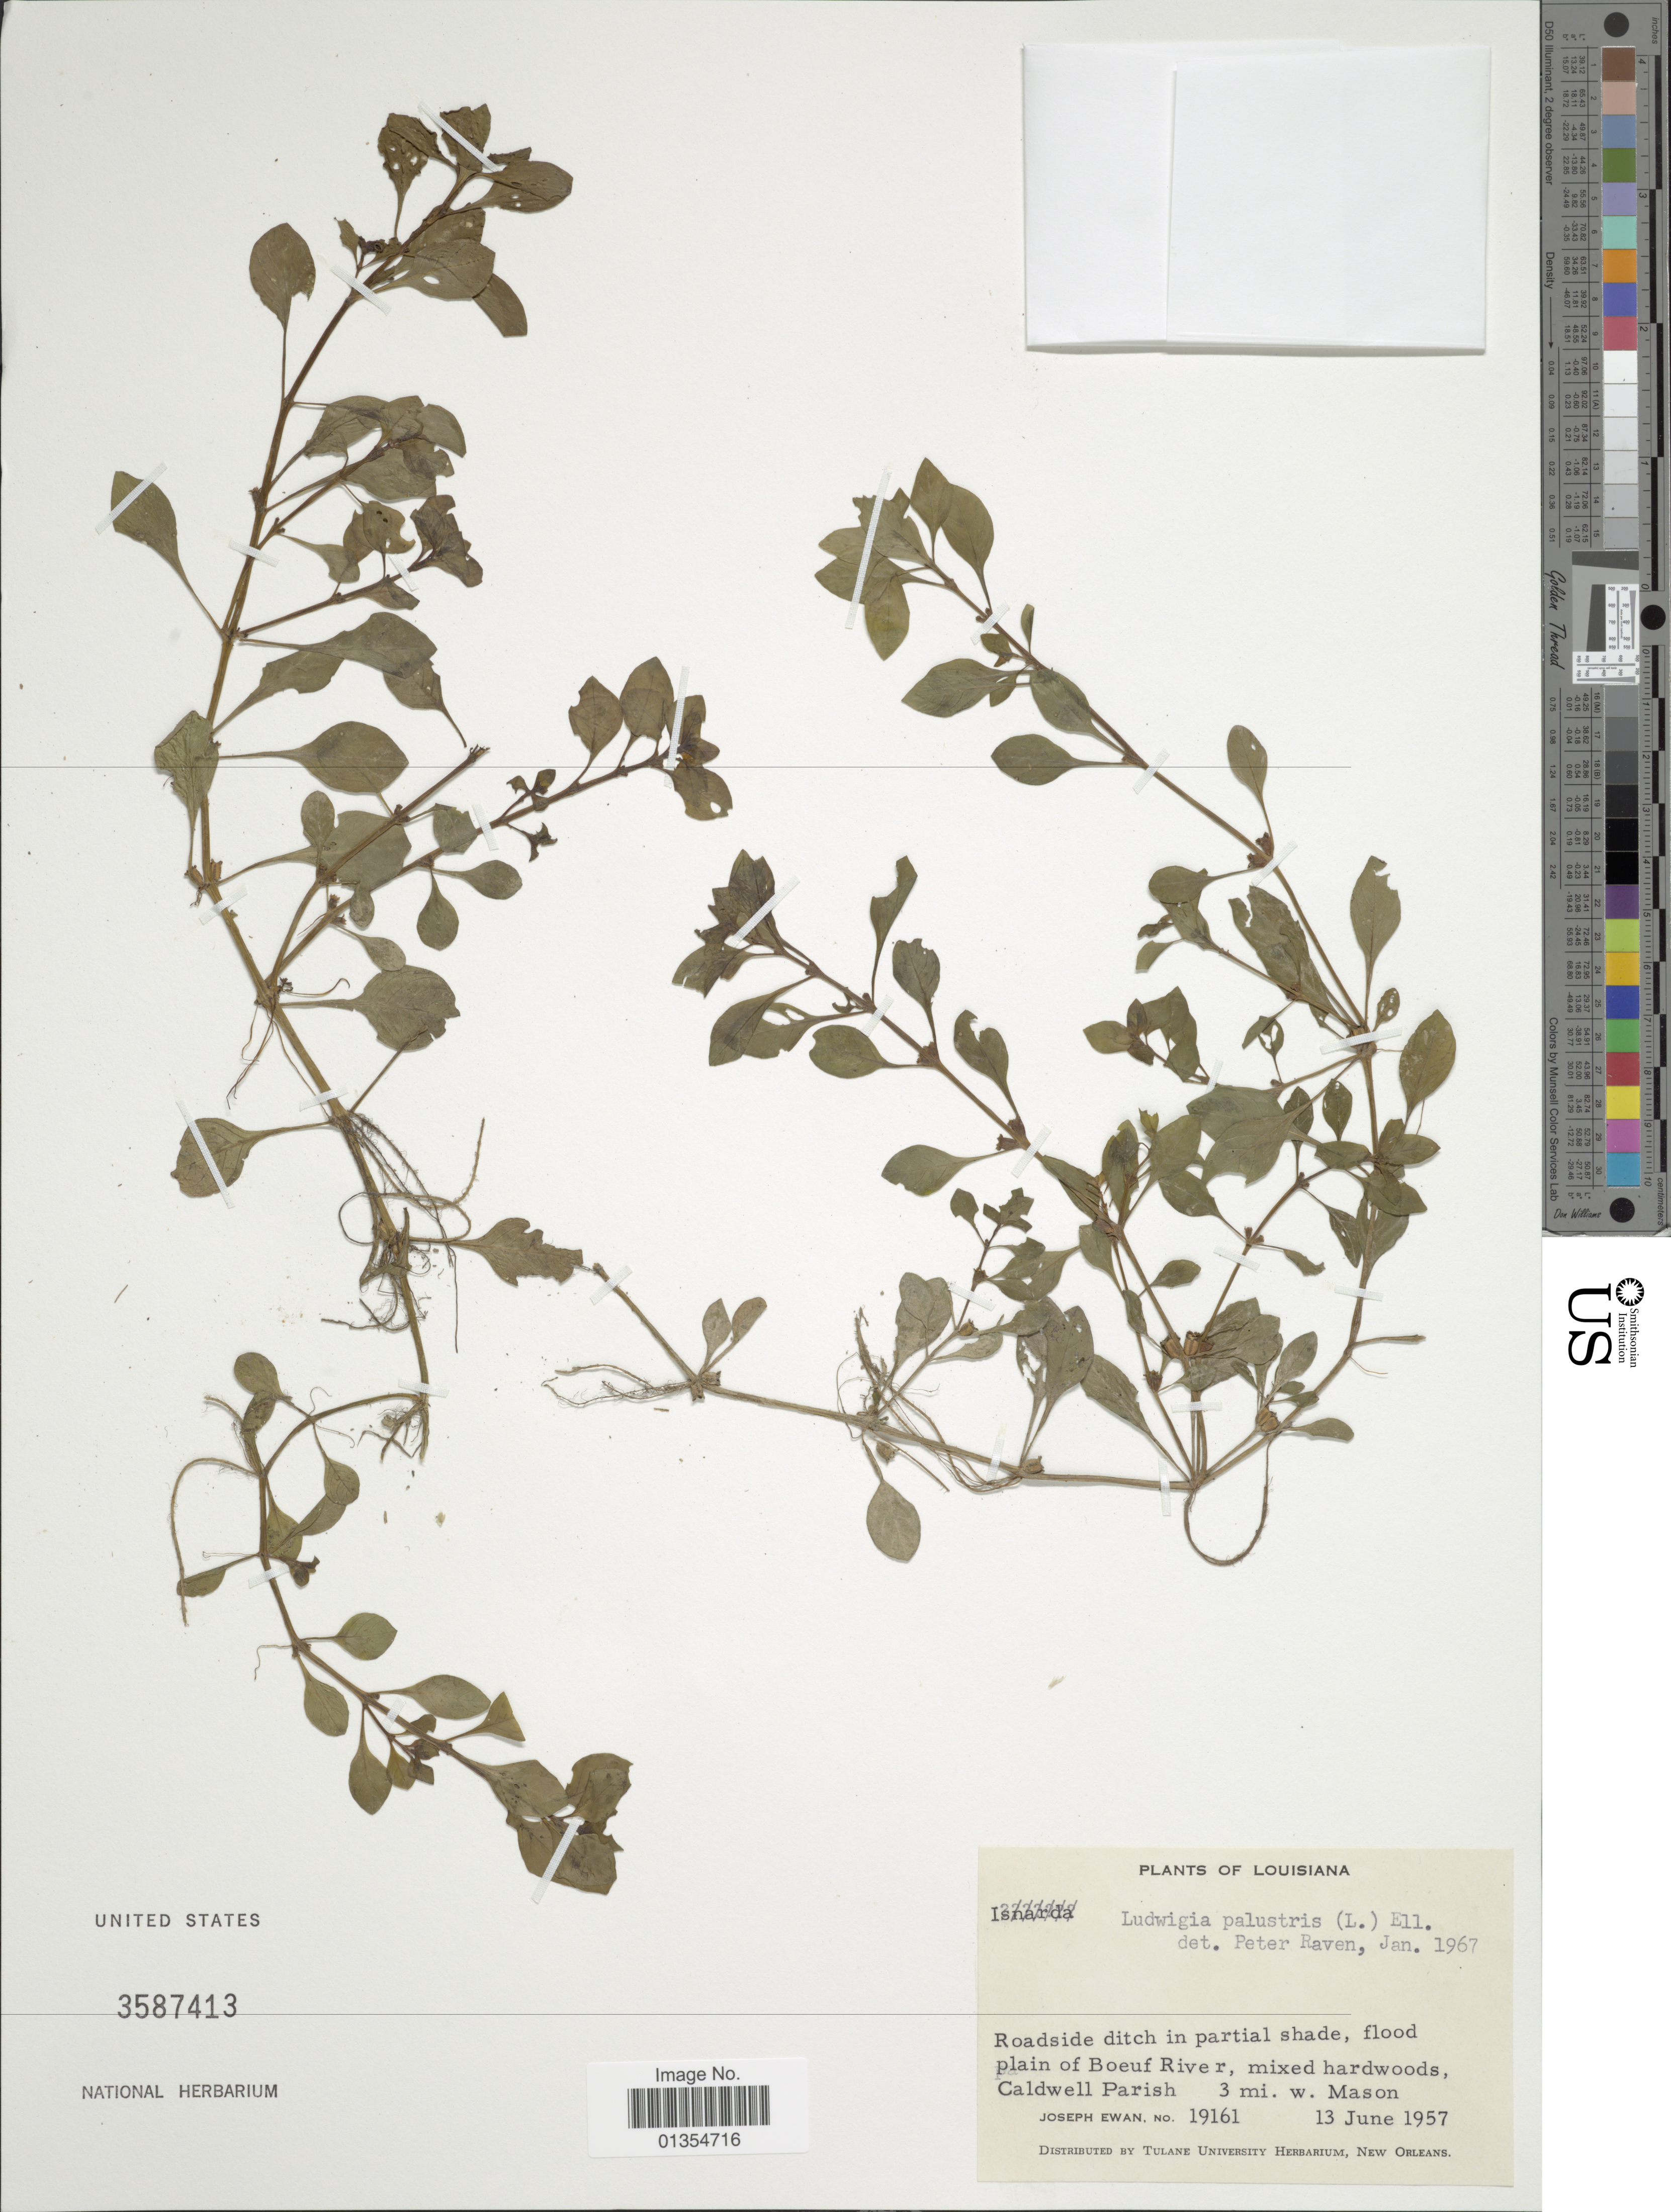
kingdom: Plantae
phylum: Tracheophyta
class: Magnoliopsida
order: Myrtales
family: Onagraceae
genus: Ludwigia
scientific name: Ludwigia palustris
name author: (L.) Elliott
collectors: J. A. Ewan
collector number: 19161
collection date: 1957-06-13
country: United States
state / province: Louisiana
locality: Flood plain of Boeuf River, 3 mi W. Mason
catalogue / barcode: US 3587413